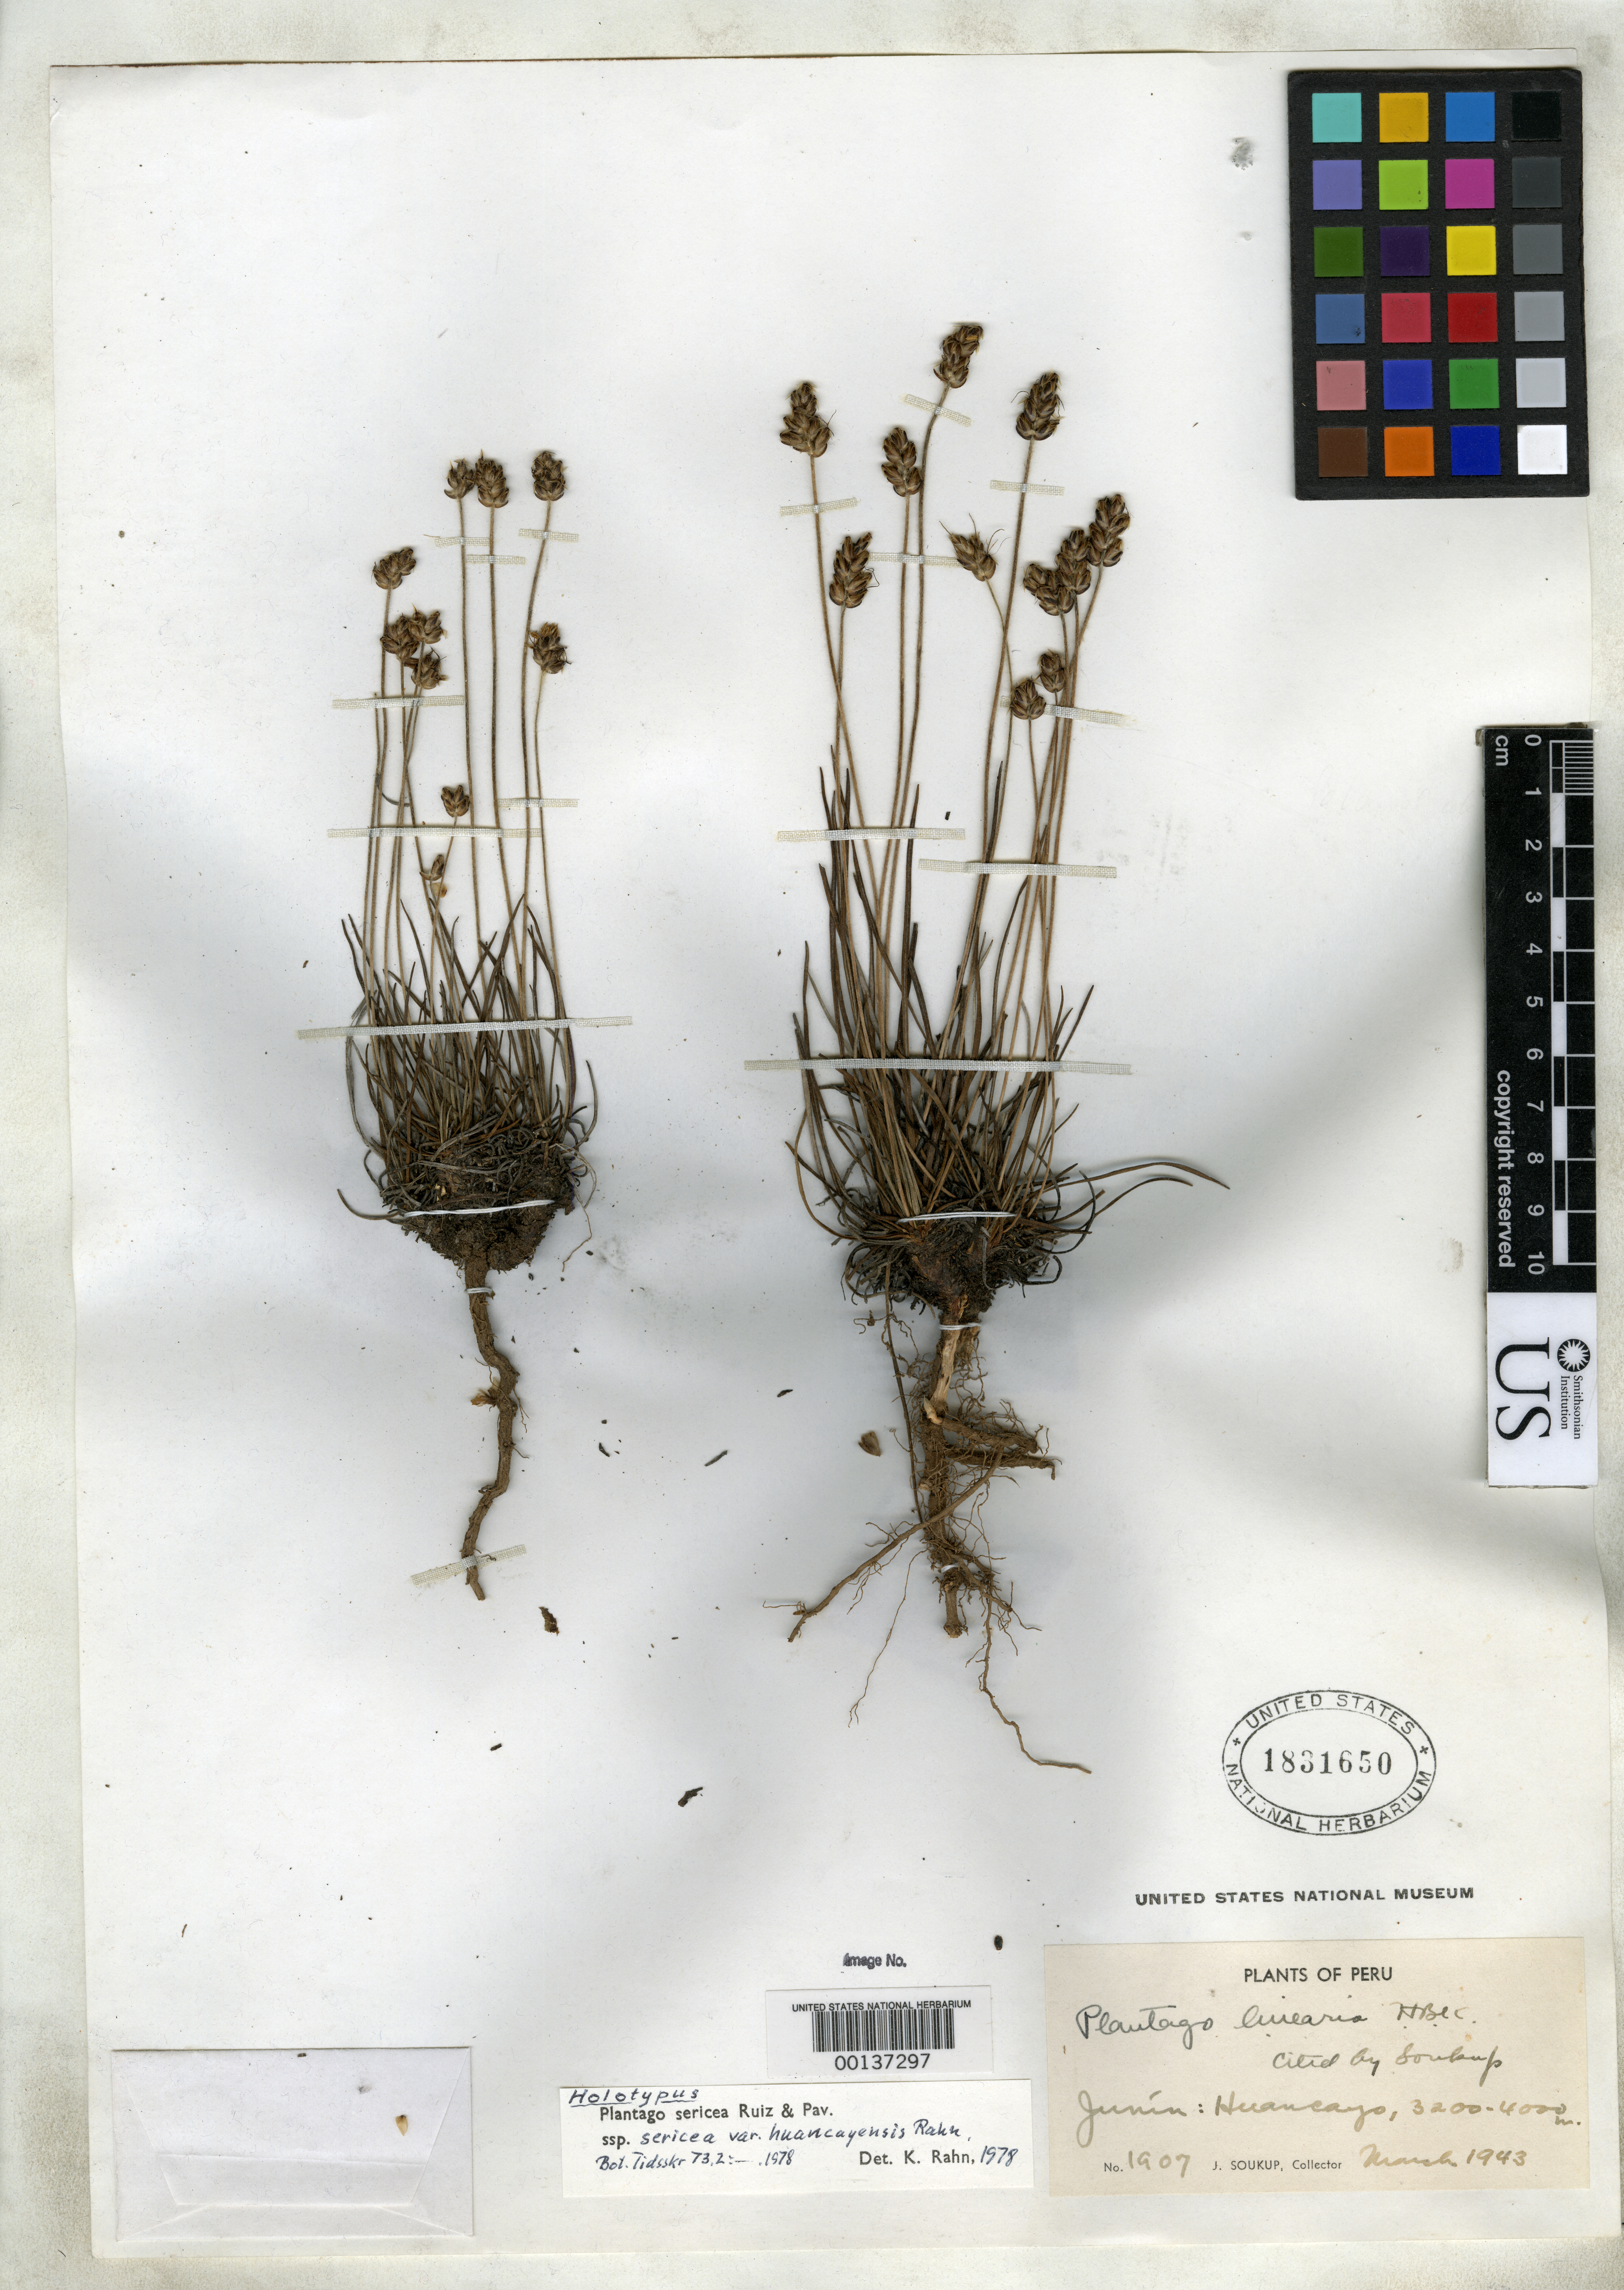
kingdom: Plantae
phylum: Tracheophyta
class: Magnoliopsida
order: Lamiales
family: Plantaginaceae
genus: Plantago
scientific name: Plantago sericea subsp. sericea var. huancayensis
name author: Rahn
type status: Holotype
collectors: J. J. Soukup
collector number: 1907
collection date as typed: Mar 1943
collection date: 1943-03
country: Peru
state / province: Junín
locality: Huancayo.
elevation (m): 3200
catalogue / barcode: US 1831650